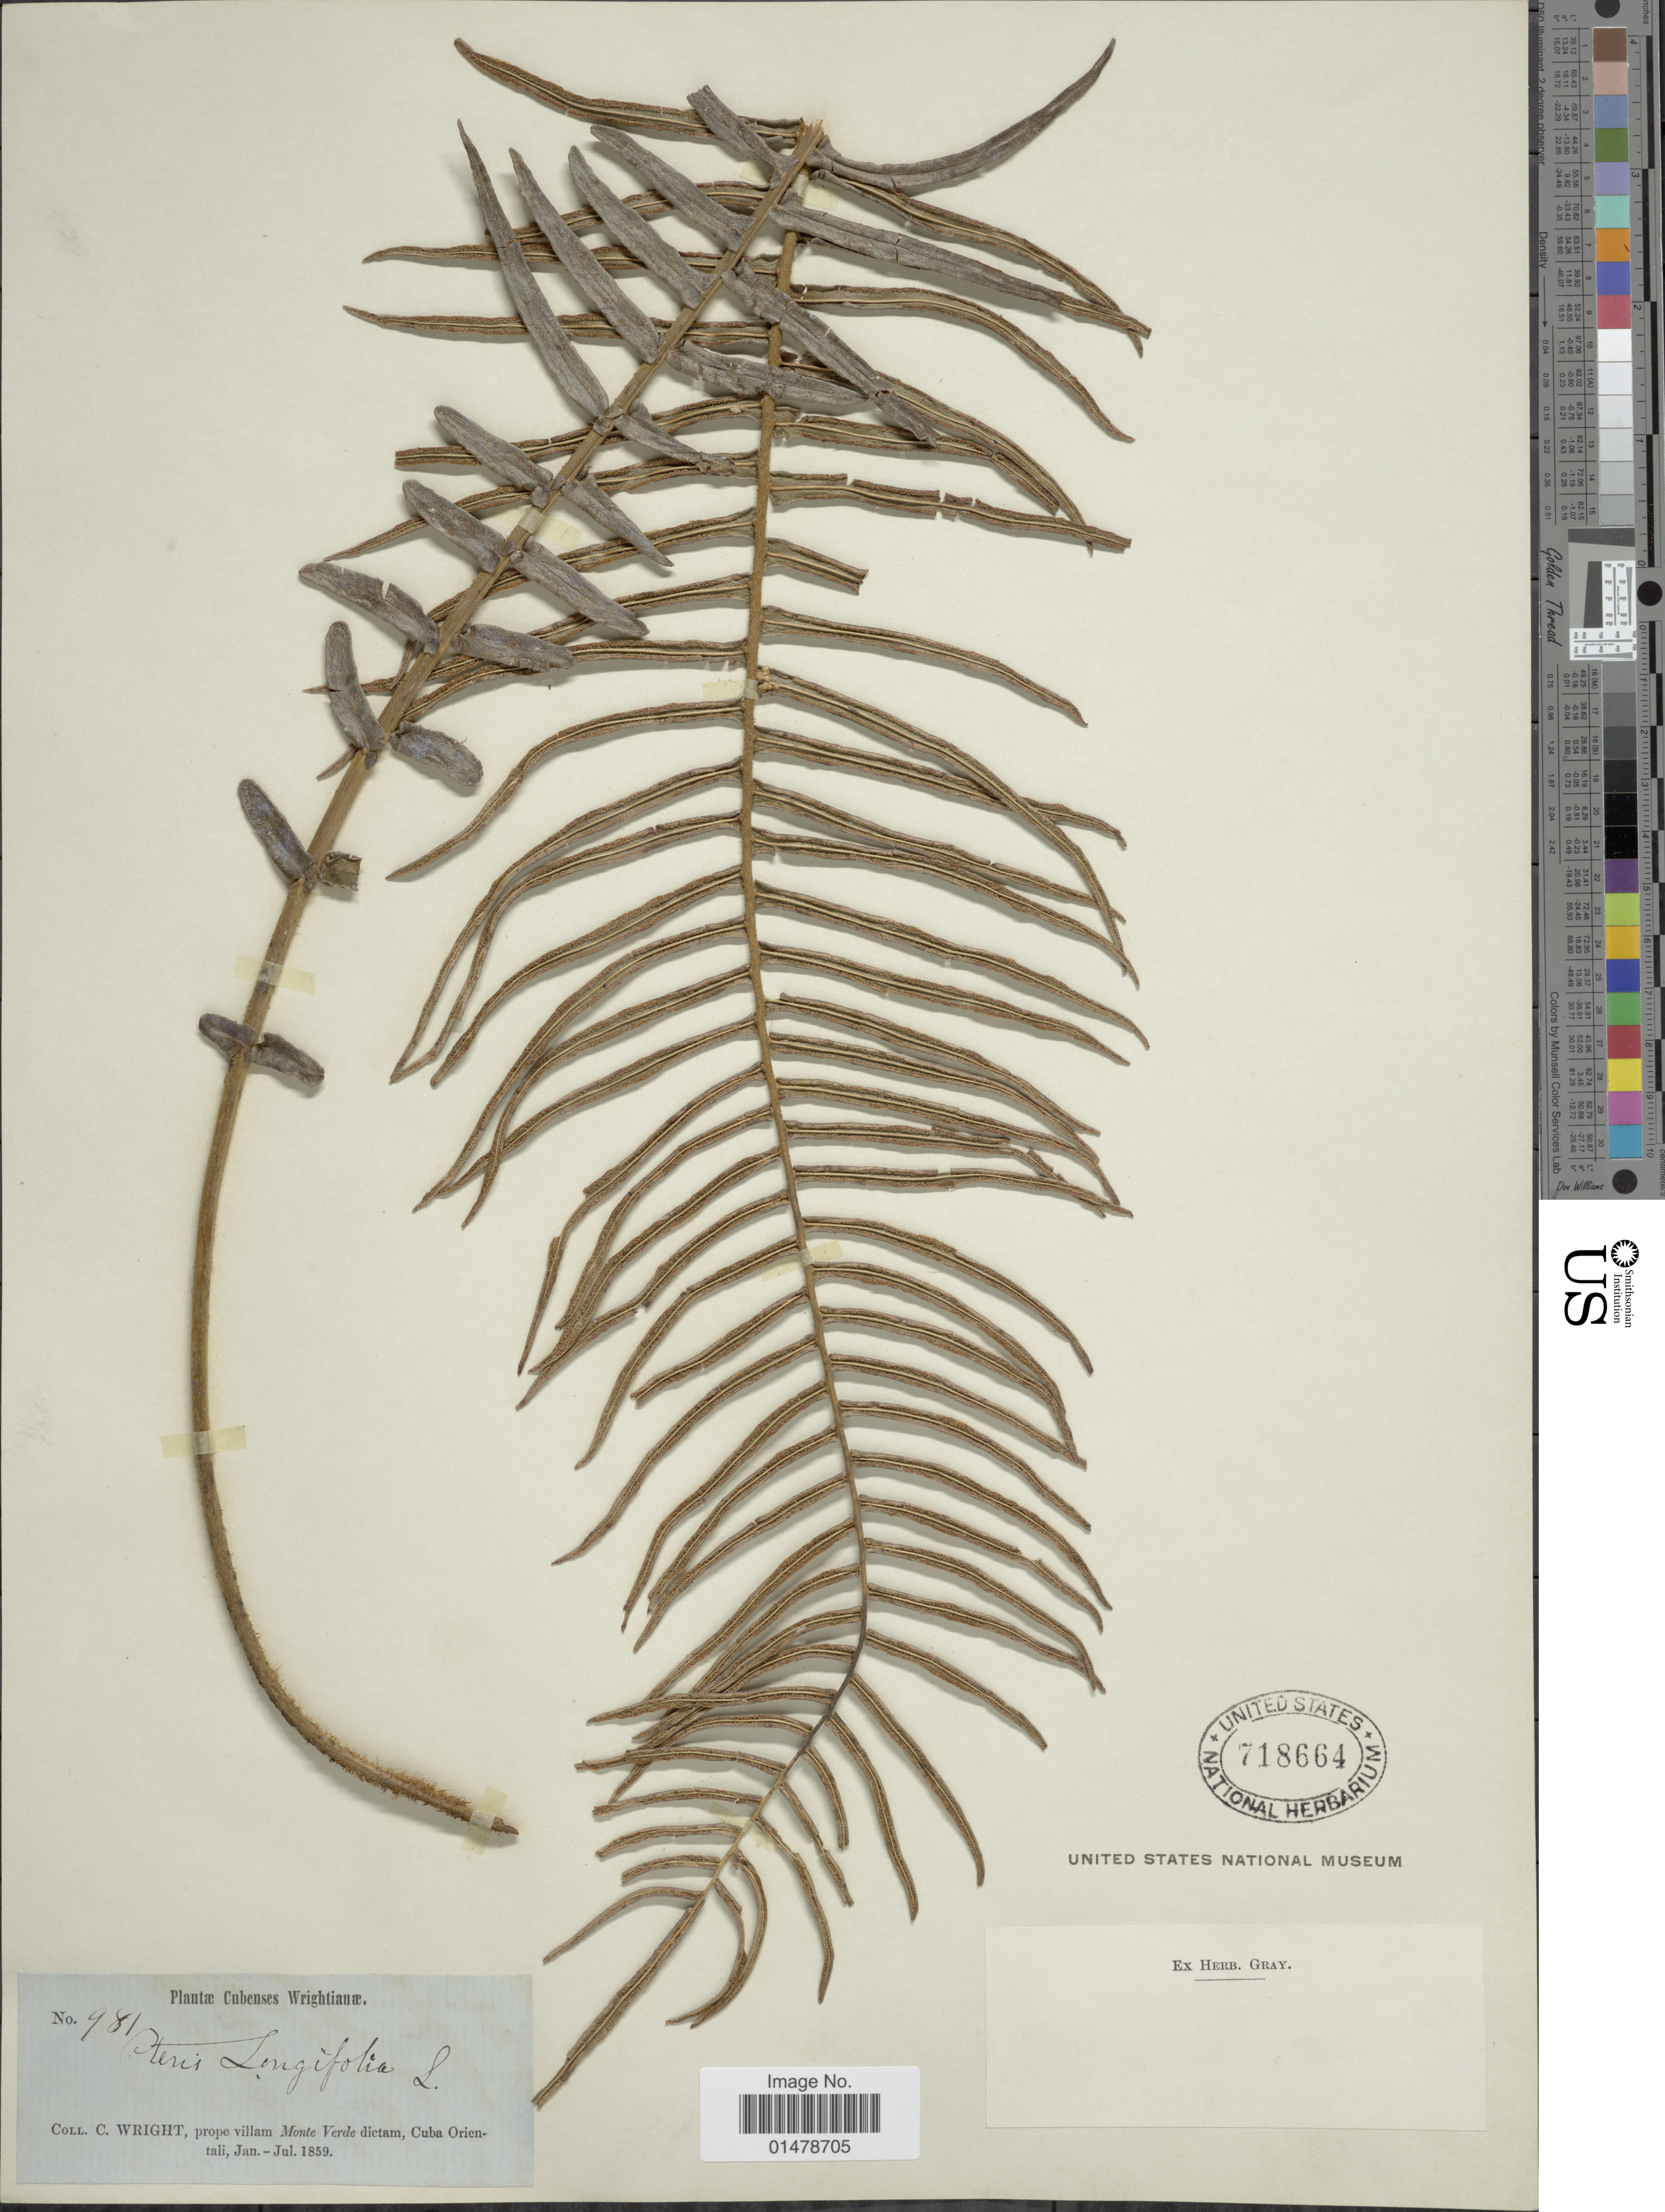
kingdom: Plantae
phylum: Tracheophyta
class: Polypodiopsida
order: Polypodiales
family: Pteridaceae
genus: Pteris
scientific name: Pteris longifolia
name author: L.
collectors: C. Wright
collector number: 981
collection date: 1859-01/1859-07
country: Cuba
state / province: Oriente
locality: Prope villam Monte Verde dictam, Cuba Orientali. Plantae Cubenses.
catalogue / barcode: US 718664